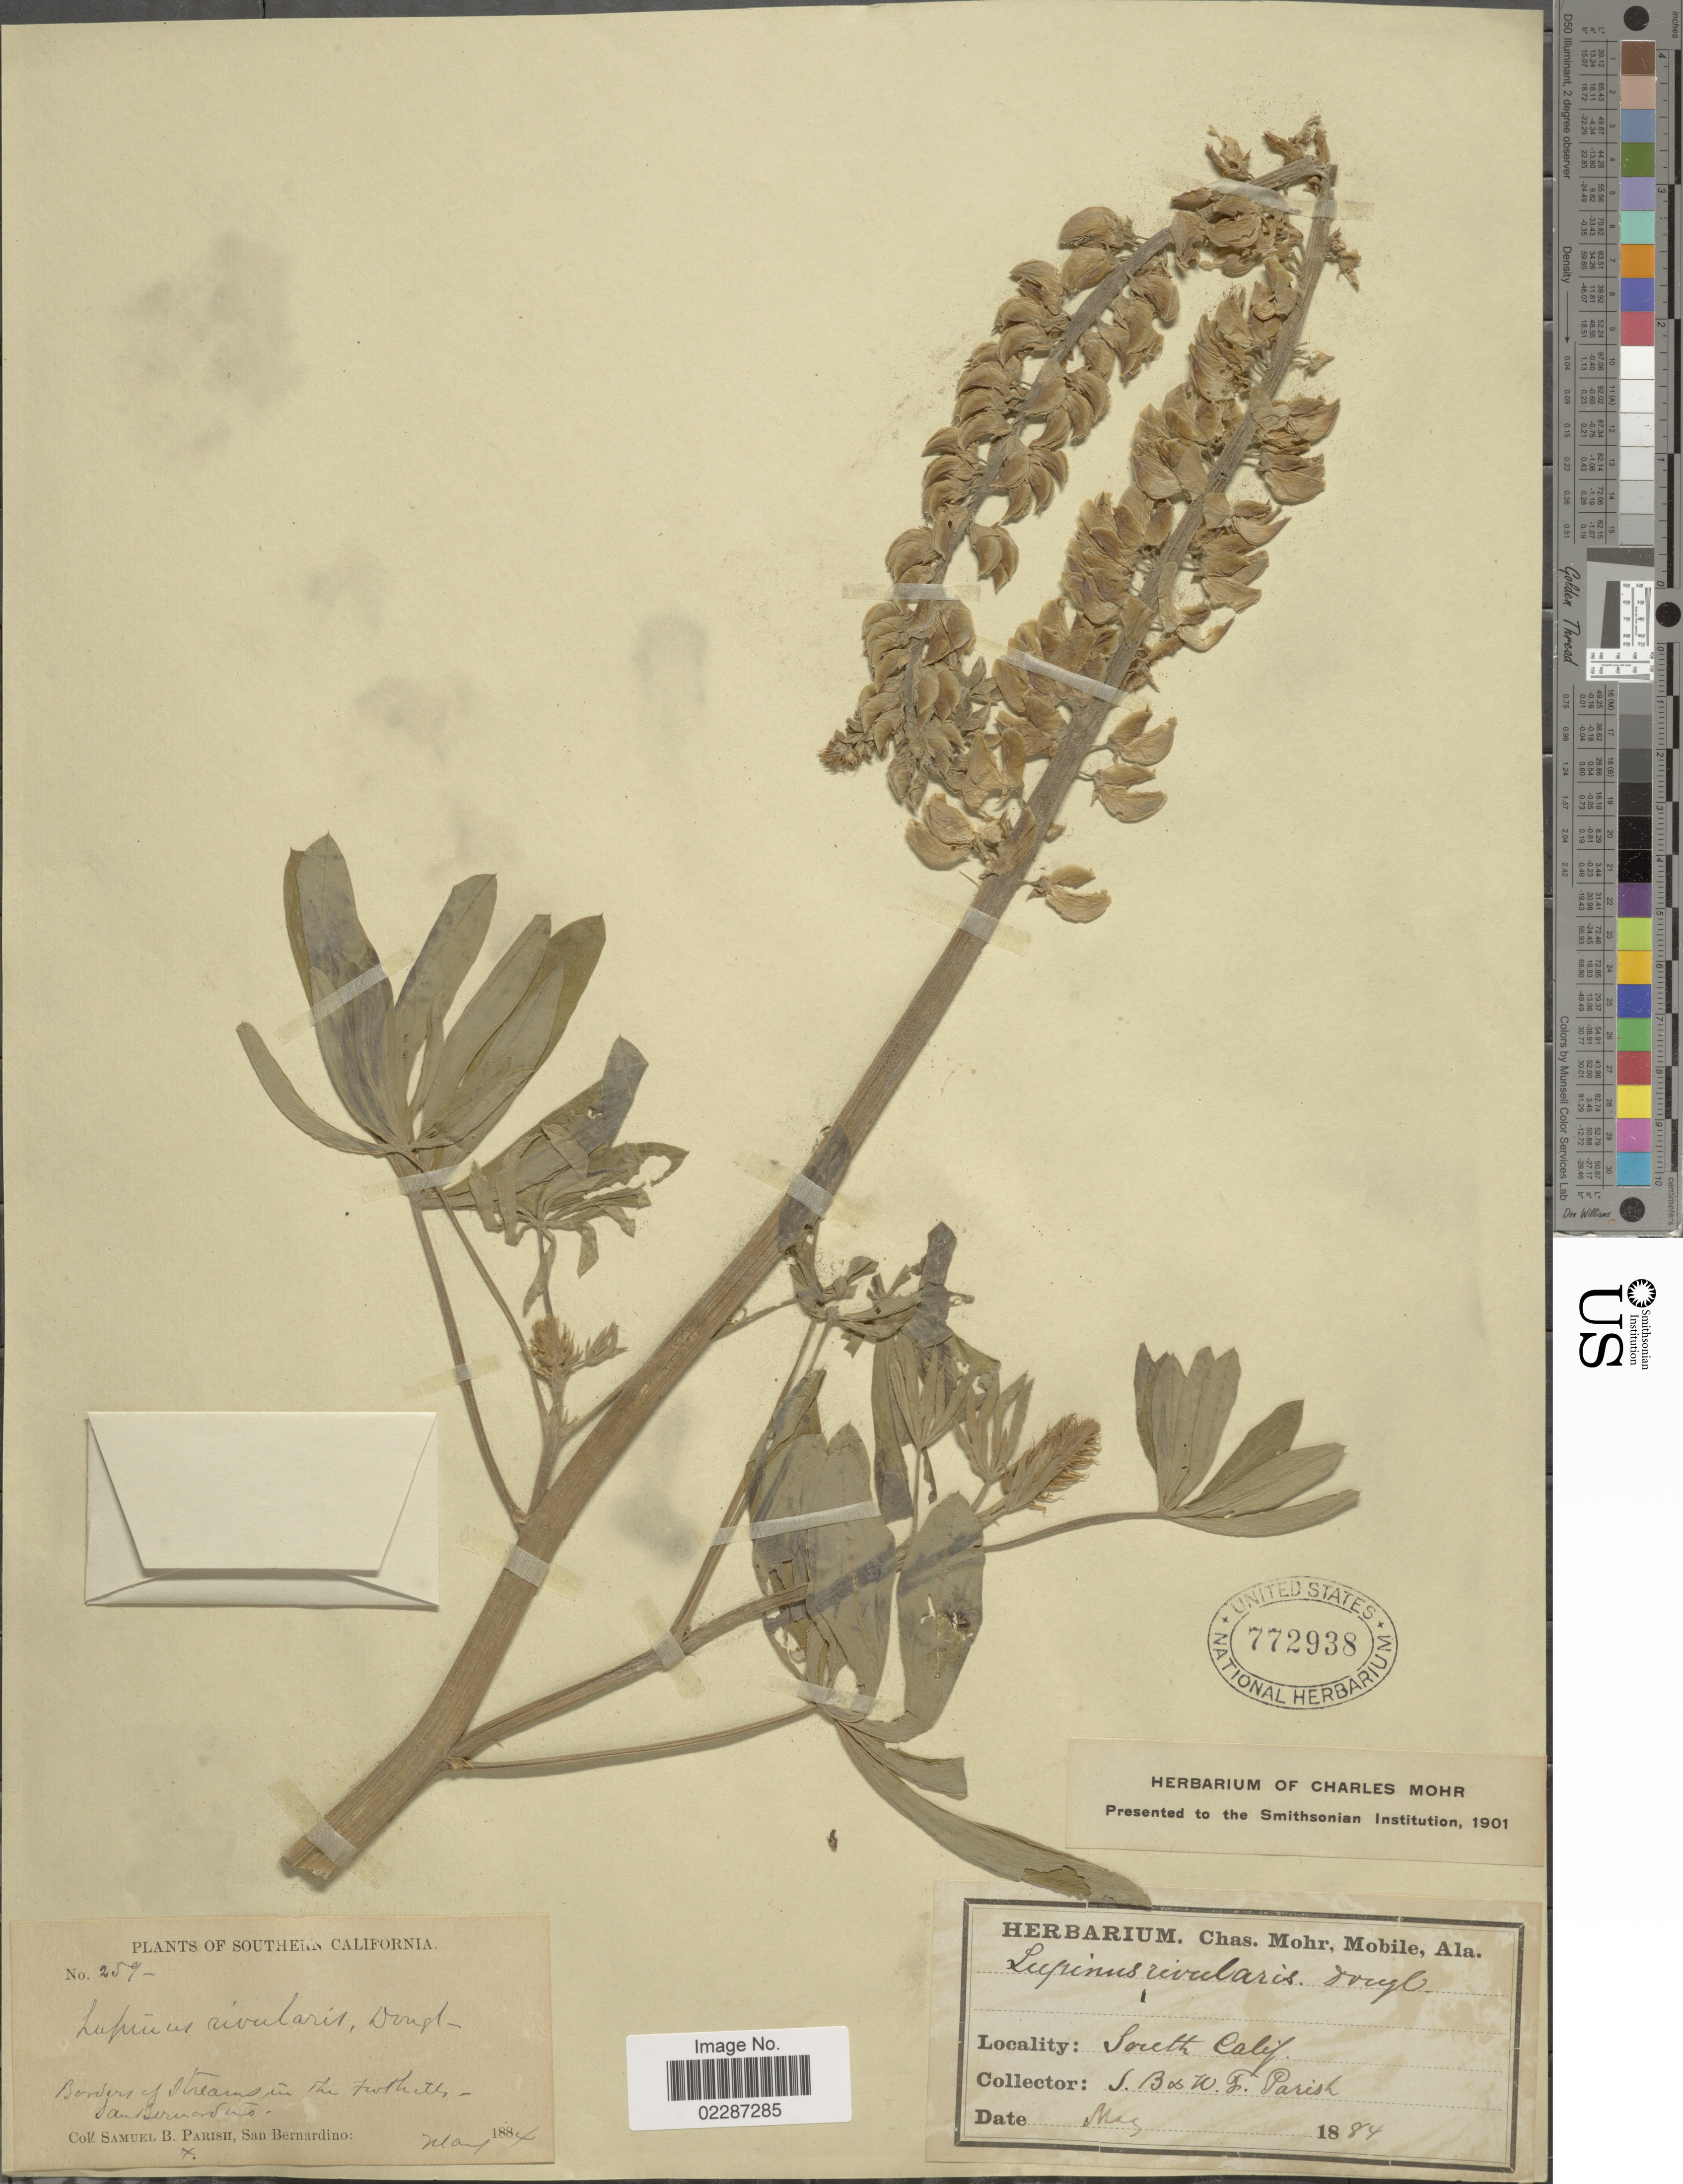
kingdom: Plantae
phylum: Tracheophyta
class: Magnoliopsida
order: Fabales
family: Fabaceae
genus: Lupinus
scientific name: Lupinus rivularis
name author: Lindl.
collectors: S. B. Parish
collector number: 259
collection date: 1884-05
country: United States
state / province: California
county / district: San Bernardino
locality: Southern California, Borders of streams in the foorhills - San Bernardino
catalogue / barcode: US 772938